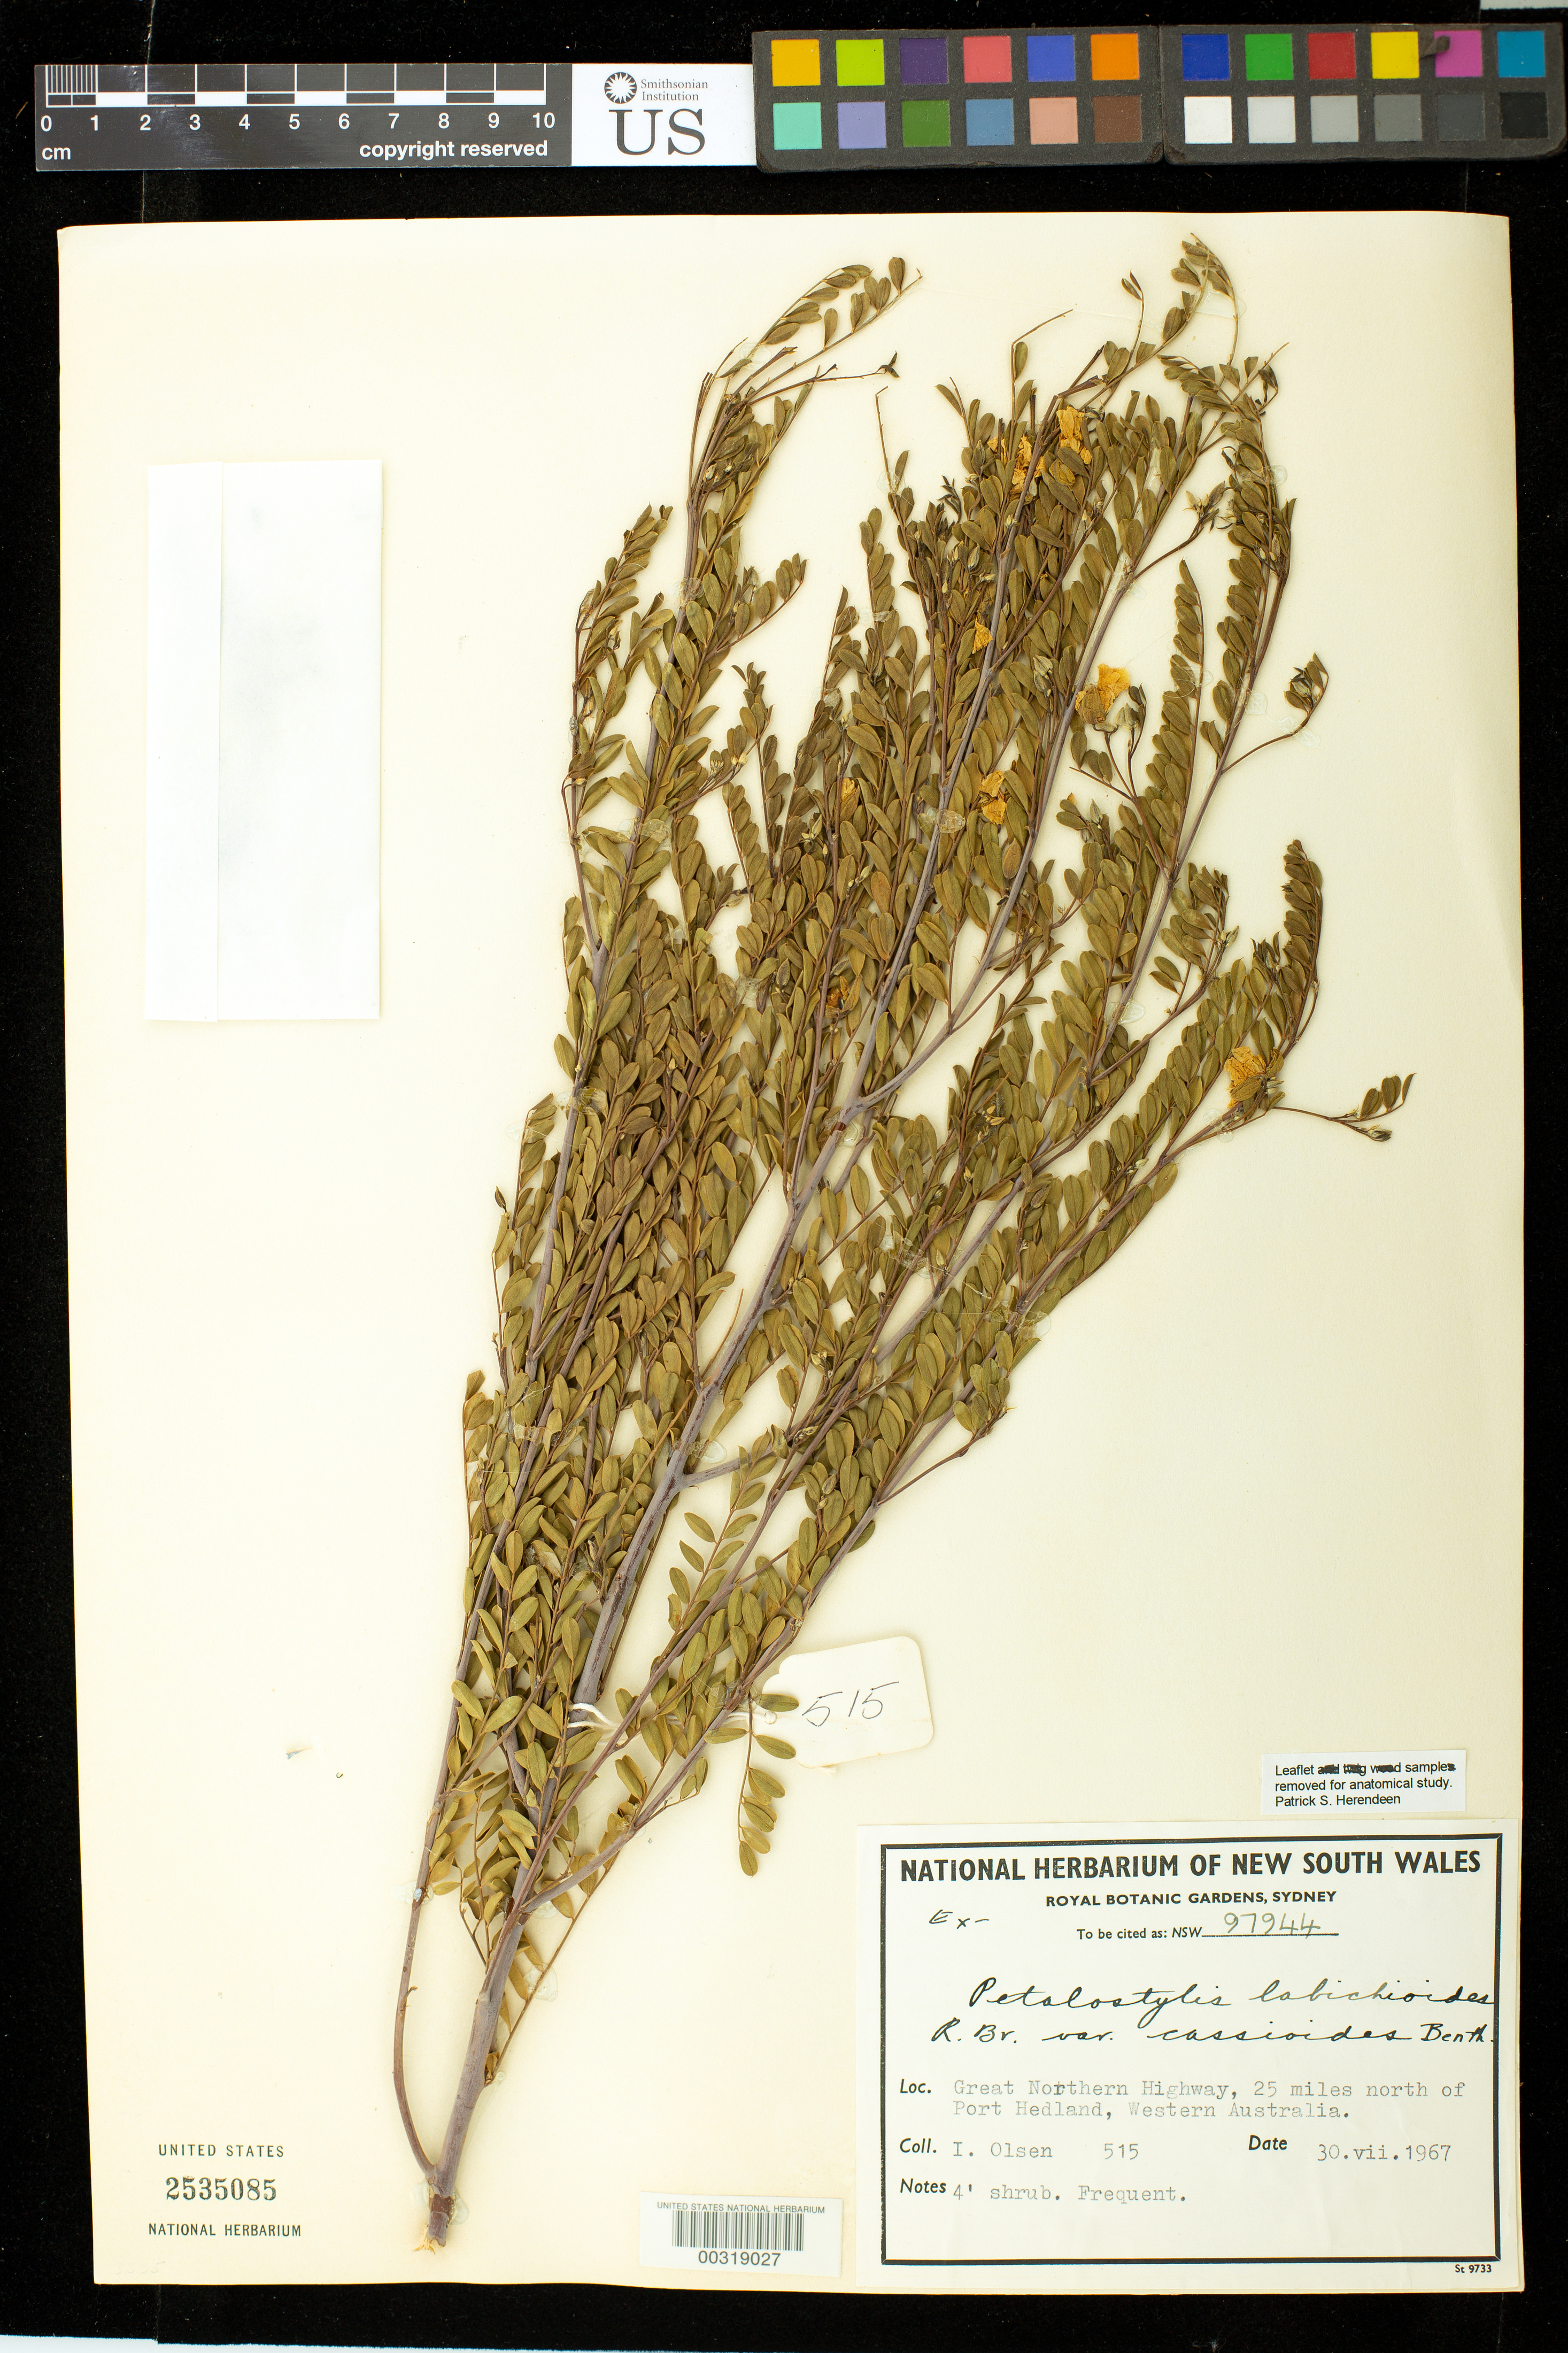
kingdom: Plantae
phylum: Tracheophyta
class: Magnoliopsida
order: Fabales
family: Fabaceae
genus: Petalostylis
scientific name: Petalostylis cassioides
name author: (F. Muell.) Symon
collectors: I. Olsen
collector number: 515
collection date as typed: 30 Jul 1967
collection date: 1967-07-30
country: Australia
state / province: Western Australia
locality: Great northern highway, 25 mi n of port hedland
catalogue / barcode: US 2535085